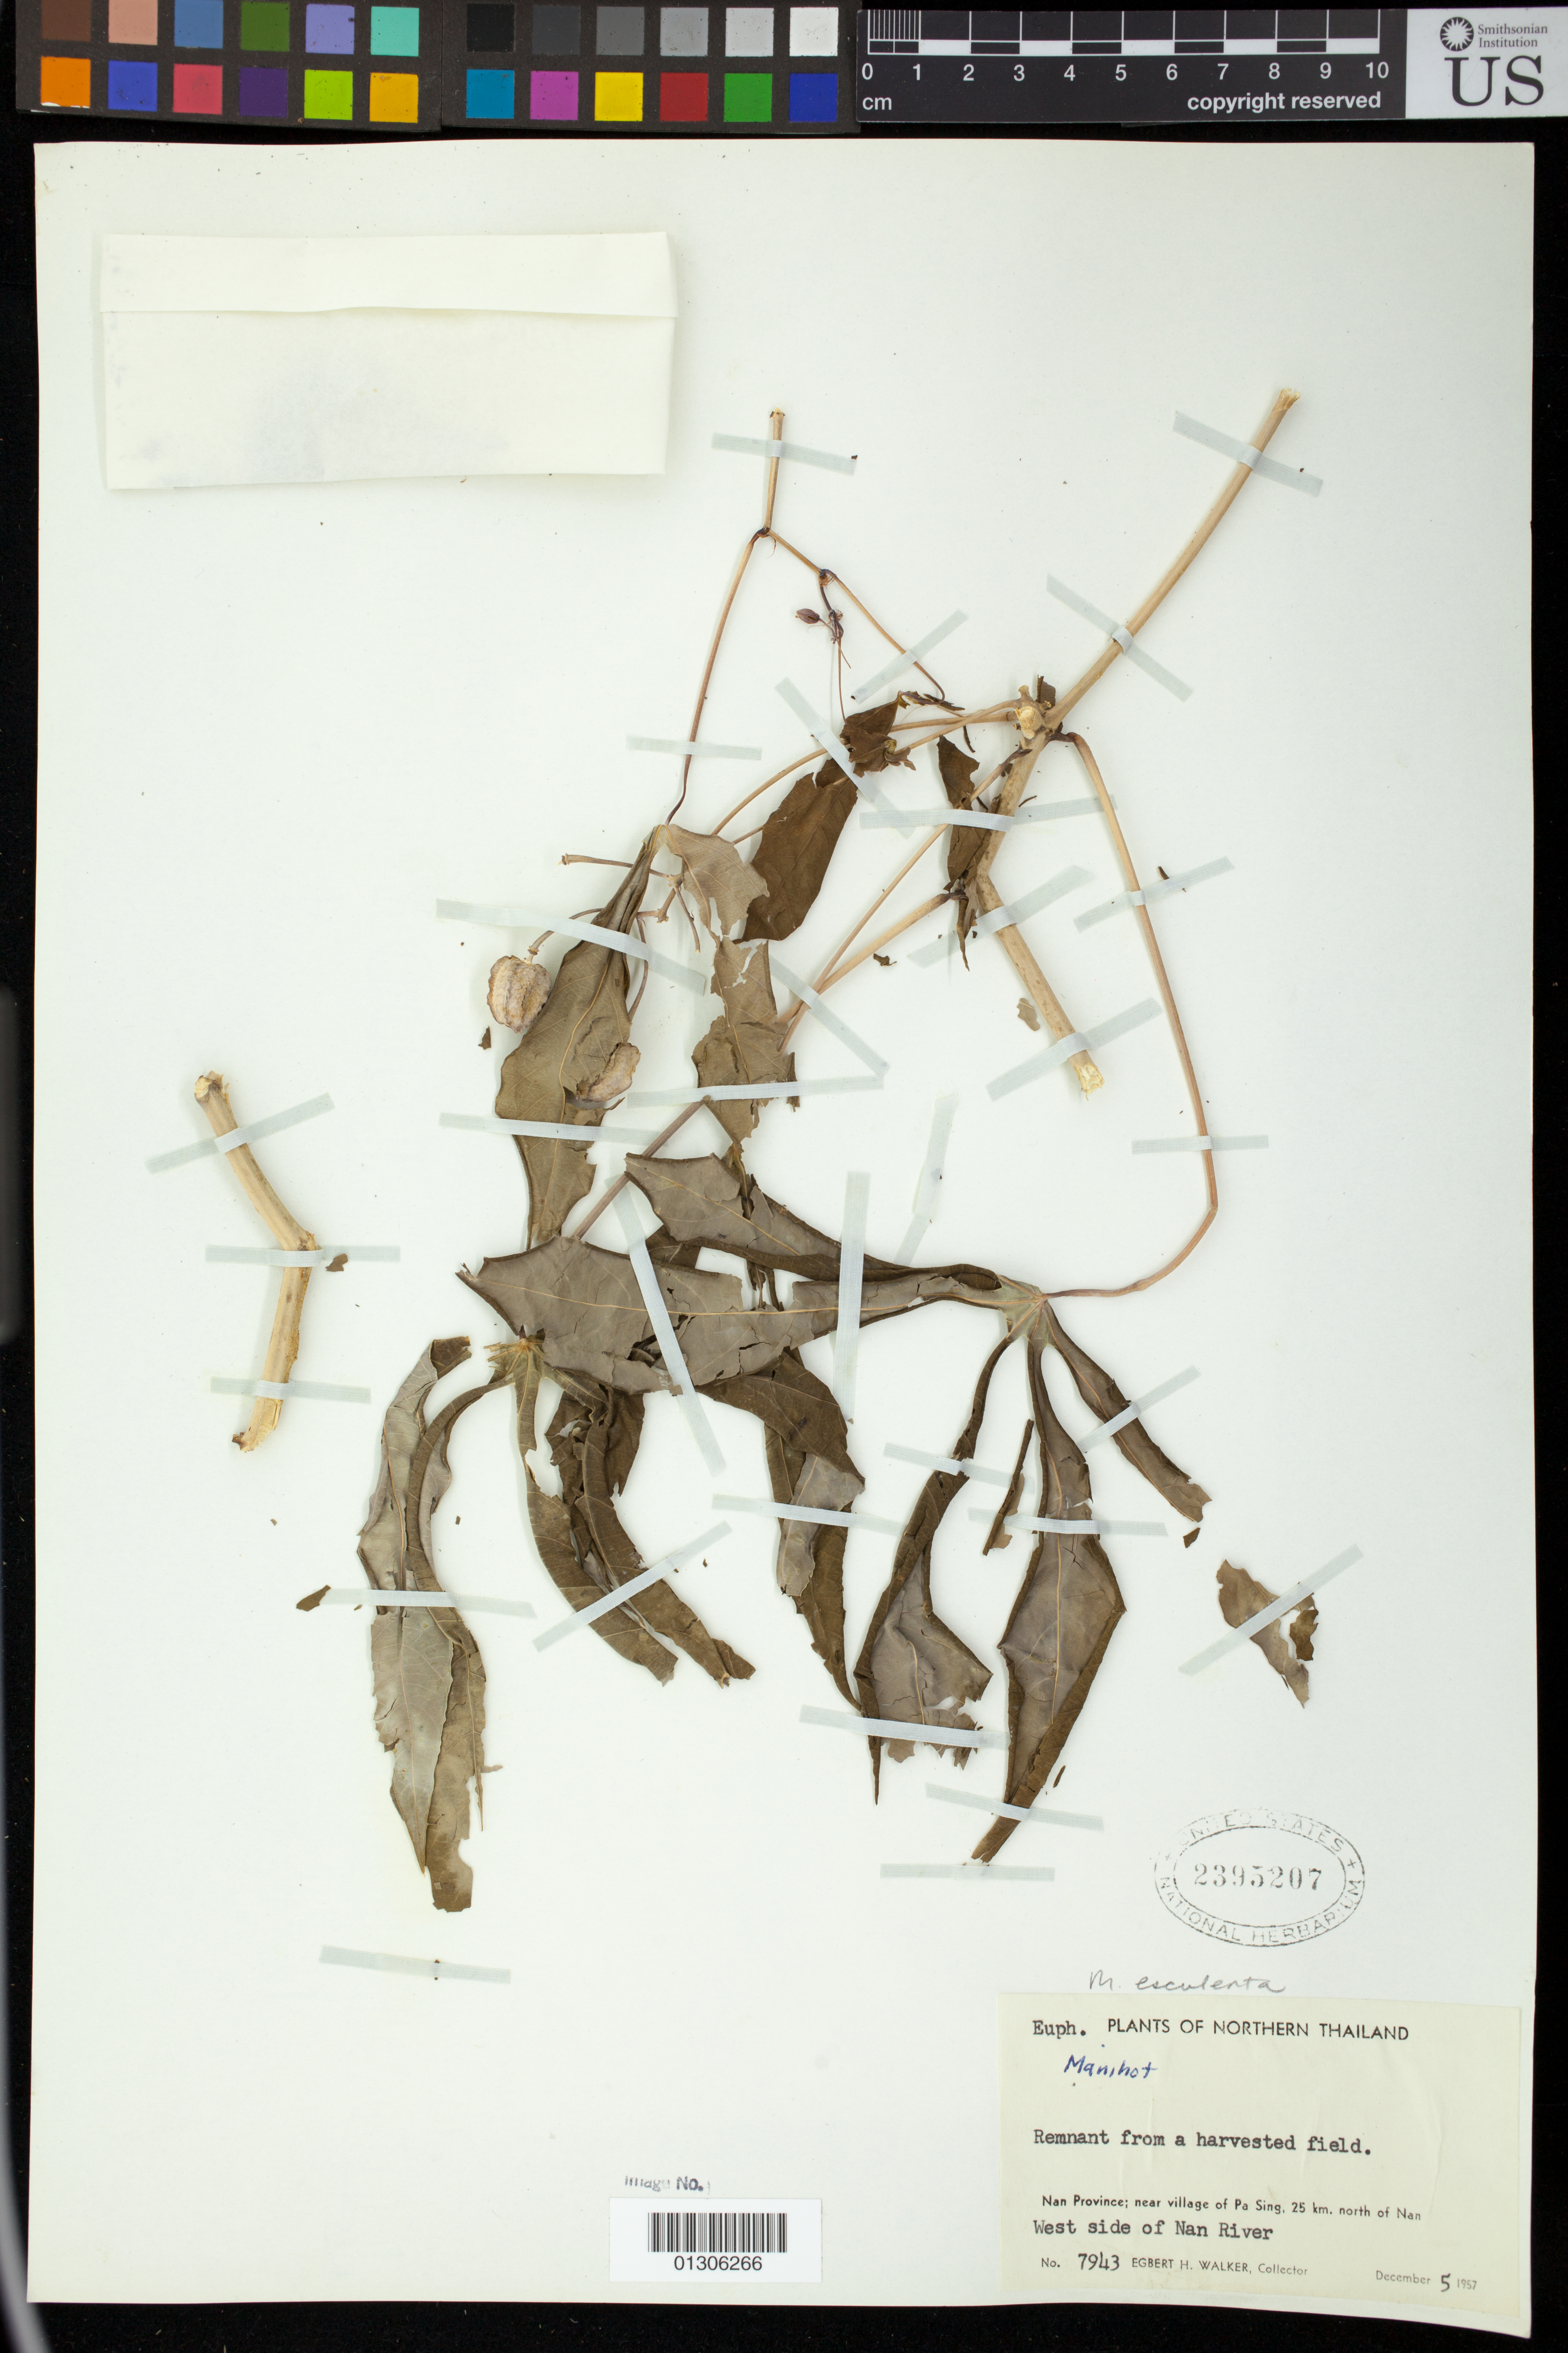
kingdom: Plantae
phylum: Tracheophyta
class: Magnoliopsida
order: Malpighiales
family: Euphorbiaceae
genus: Manihot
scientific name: Manihot esculenta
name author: Crantz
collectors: E. H. Walker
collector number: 7943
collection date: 1957-05-12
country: Thailand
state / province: Nan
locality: near village of Pa Sing, 25 km. north of Nan West side of Nan River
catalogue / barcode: US 2395207